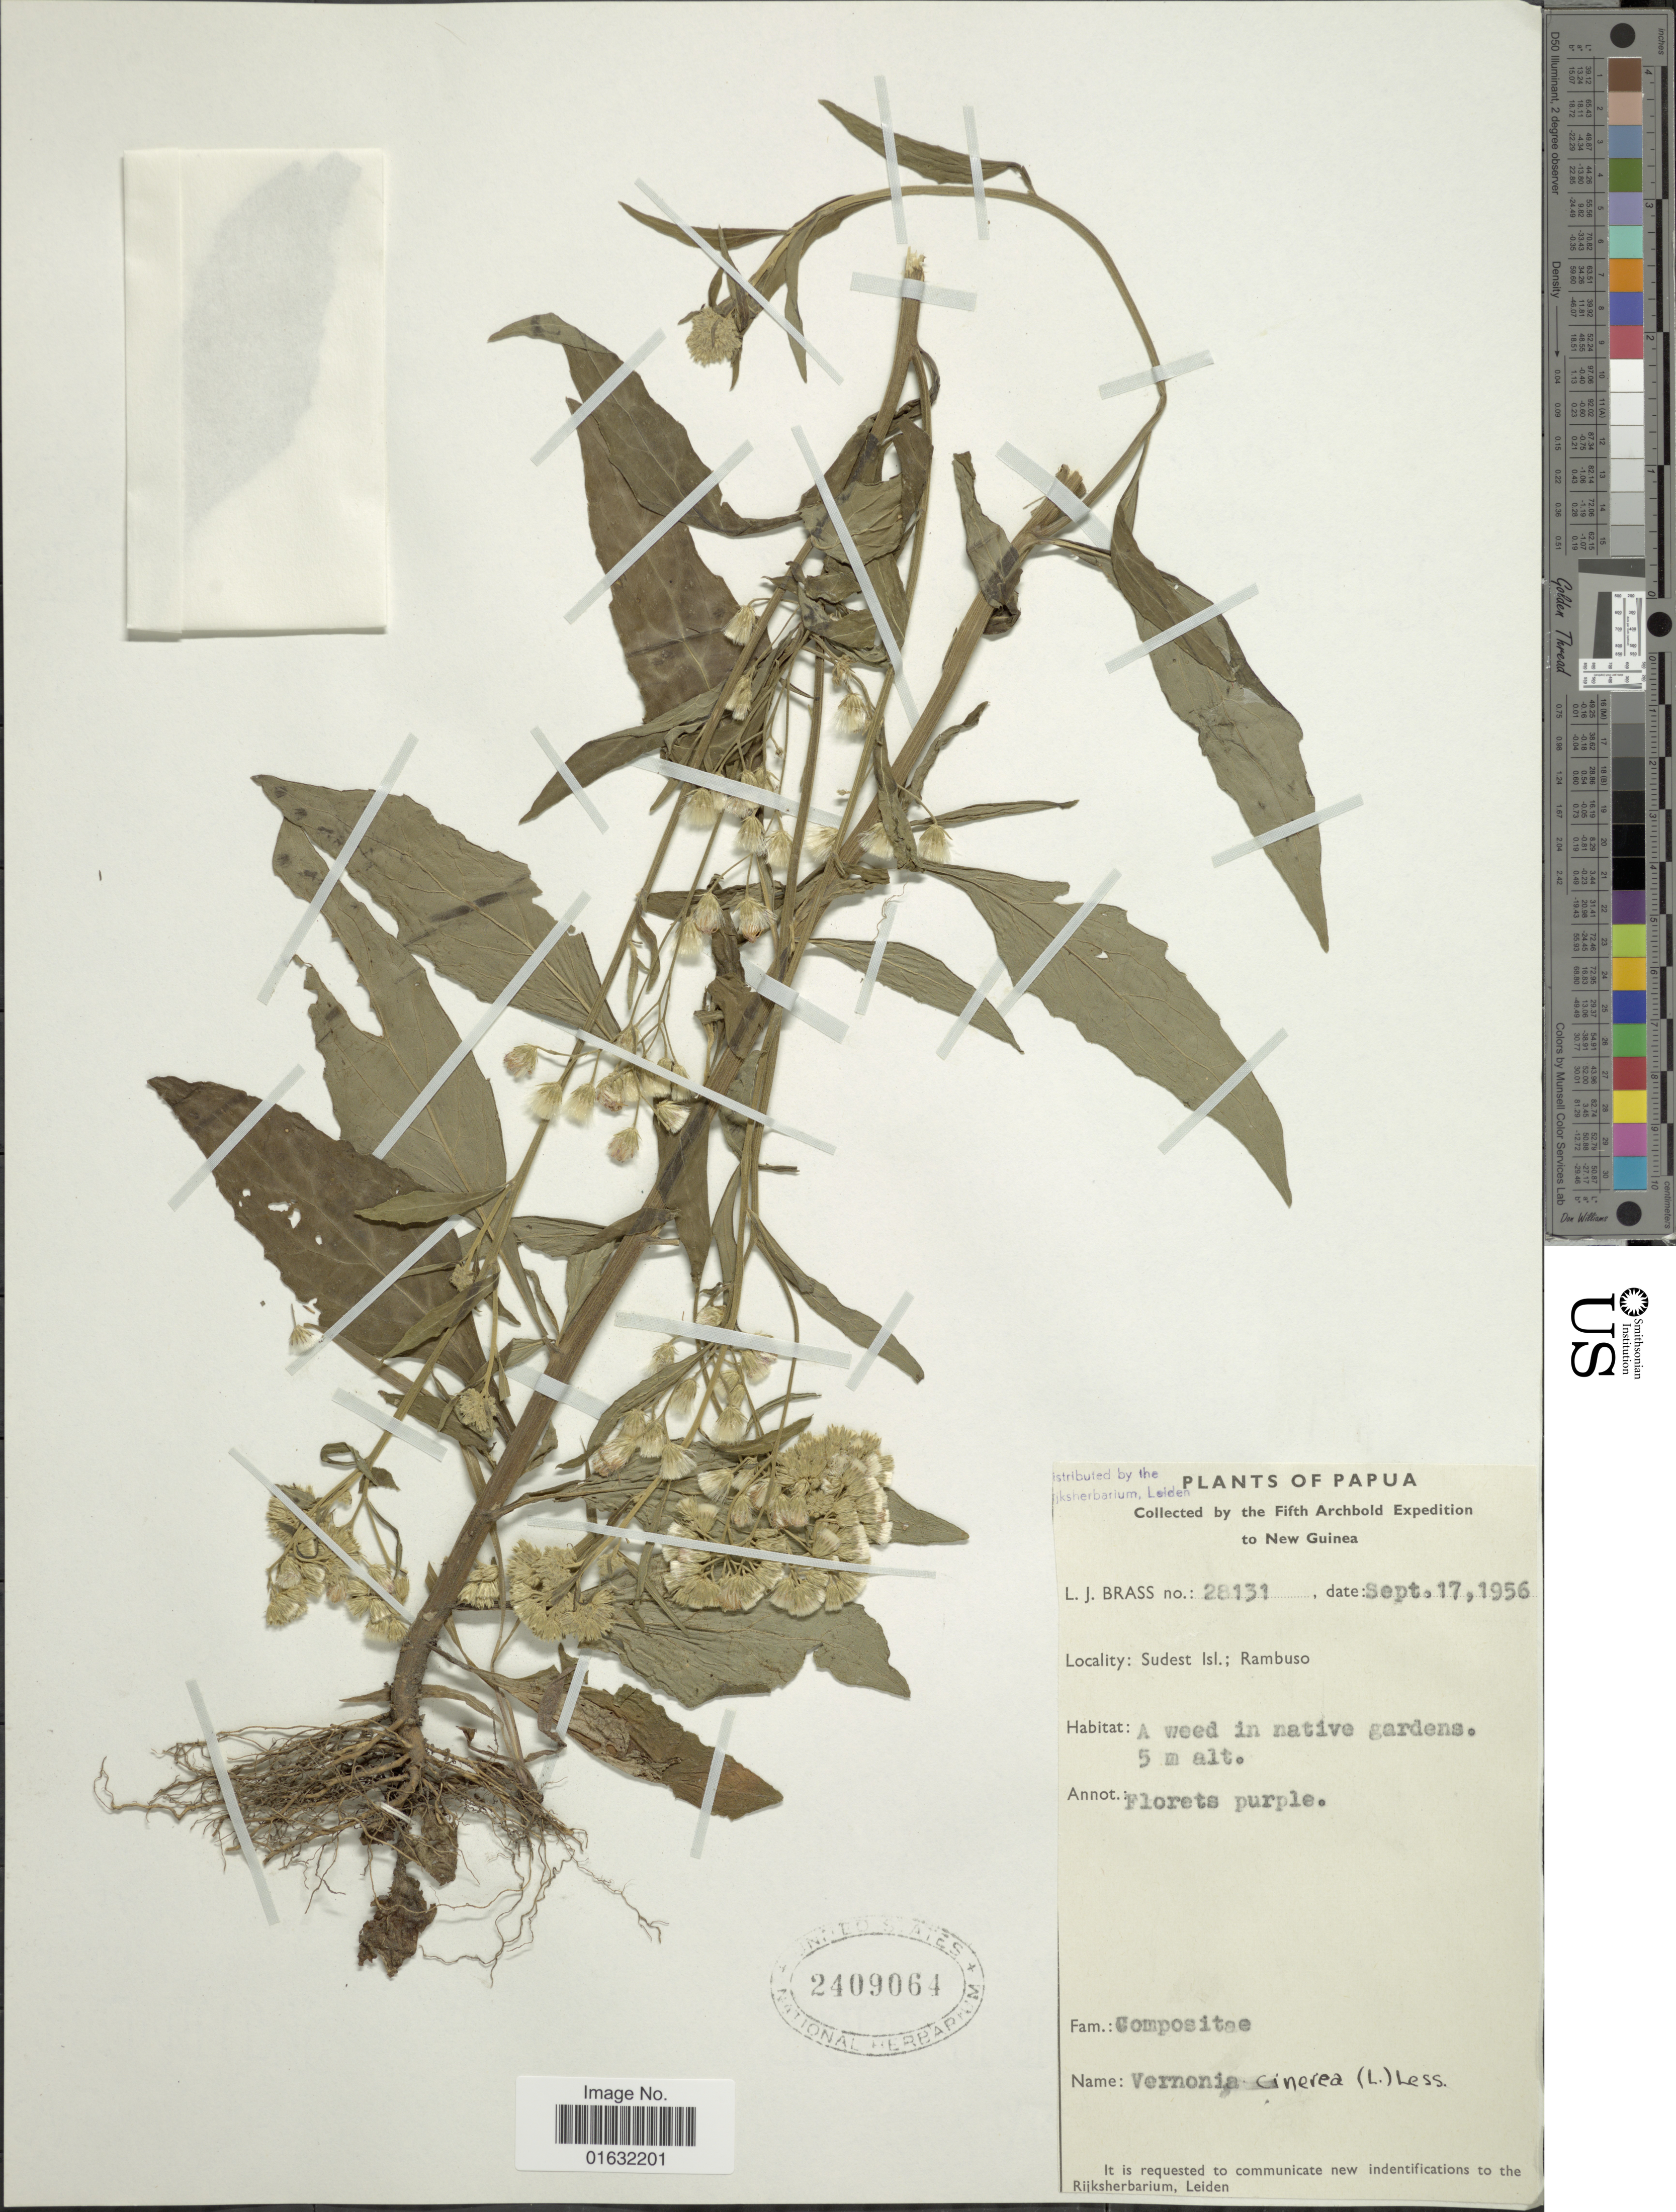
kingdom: Plantae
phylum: Tracheophyta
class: Magnoliopsida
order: Asterales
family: Asteraceae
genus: Cyanthillium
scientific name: Cyanthillium cinereum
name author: (L.) H. Rob.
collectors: L. J. Brass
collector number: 28131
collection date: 1956-09-17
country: Papua New Guinea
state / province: Milne Bay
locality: Sudest Isl., Rambuso, Papua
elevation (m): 5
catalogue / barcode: US 2409064